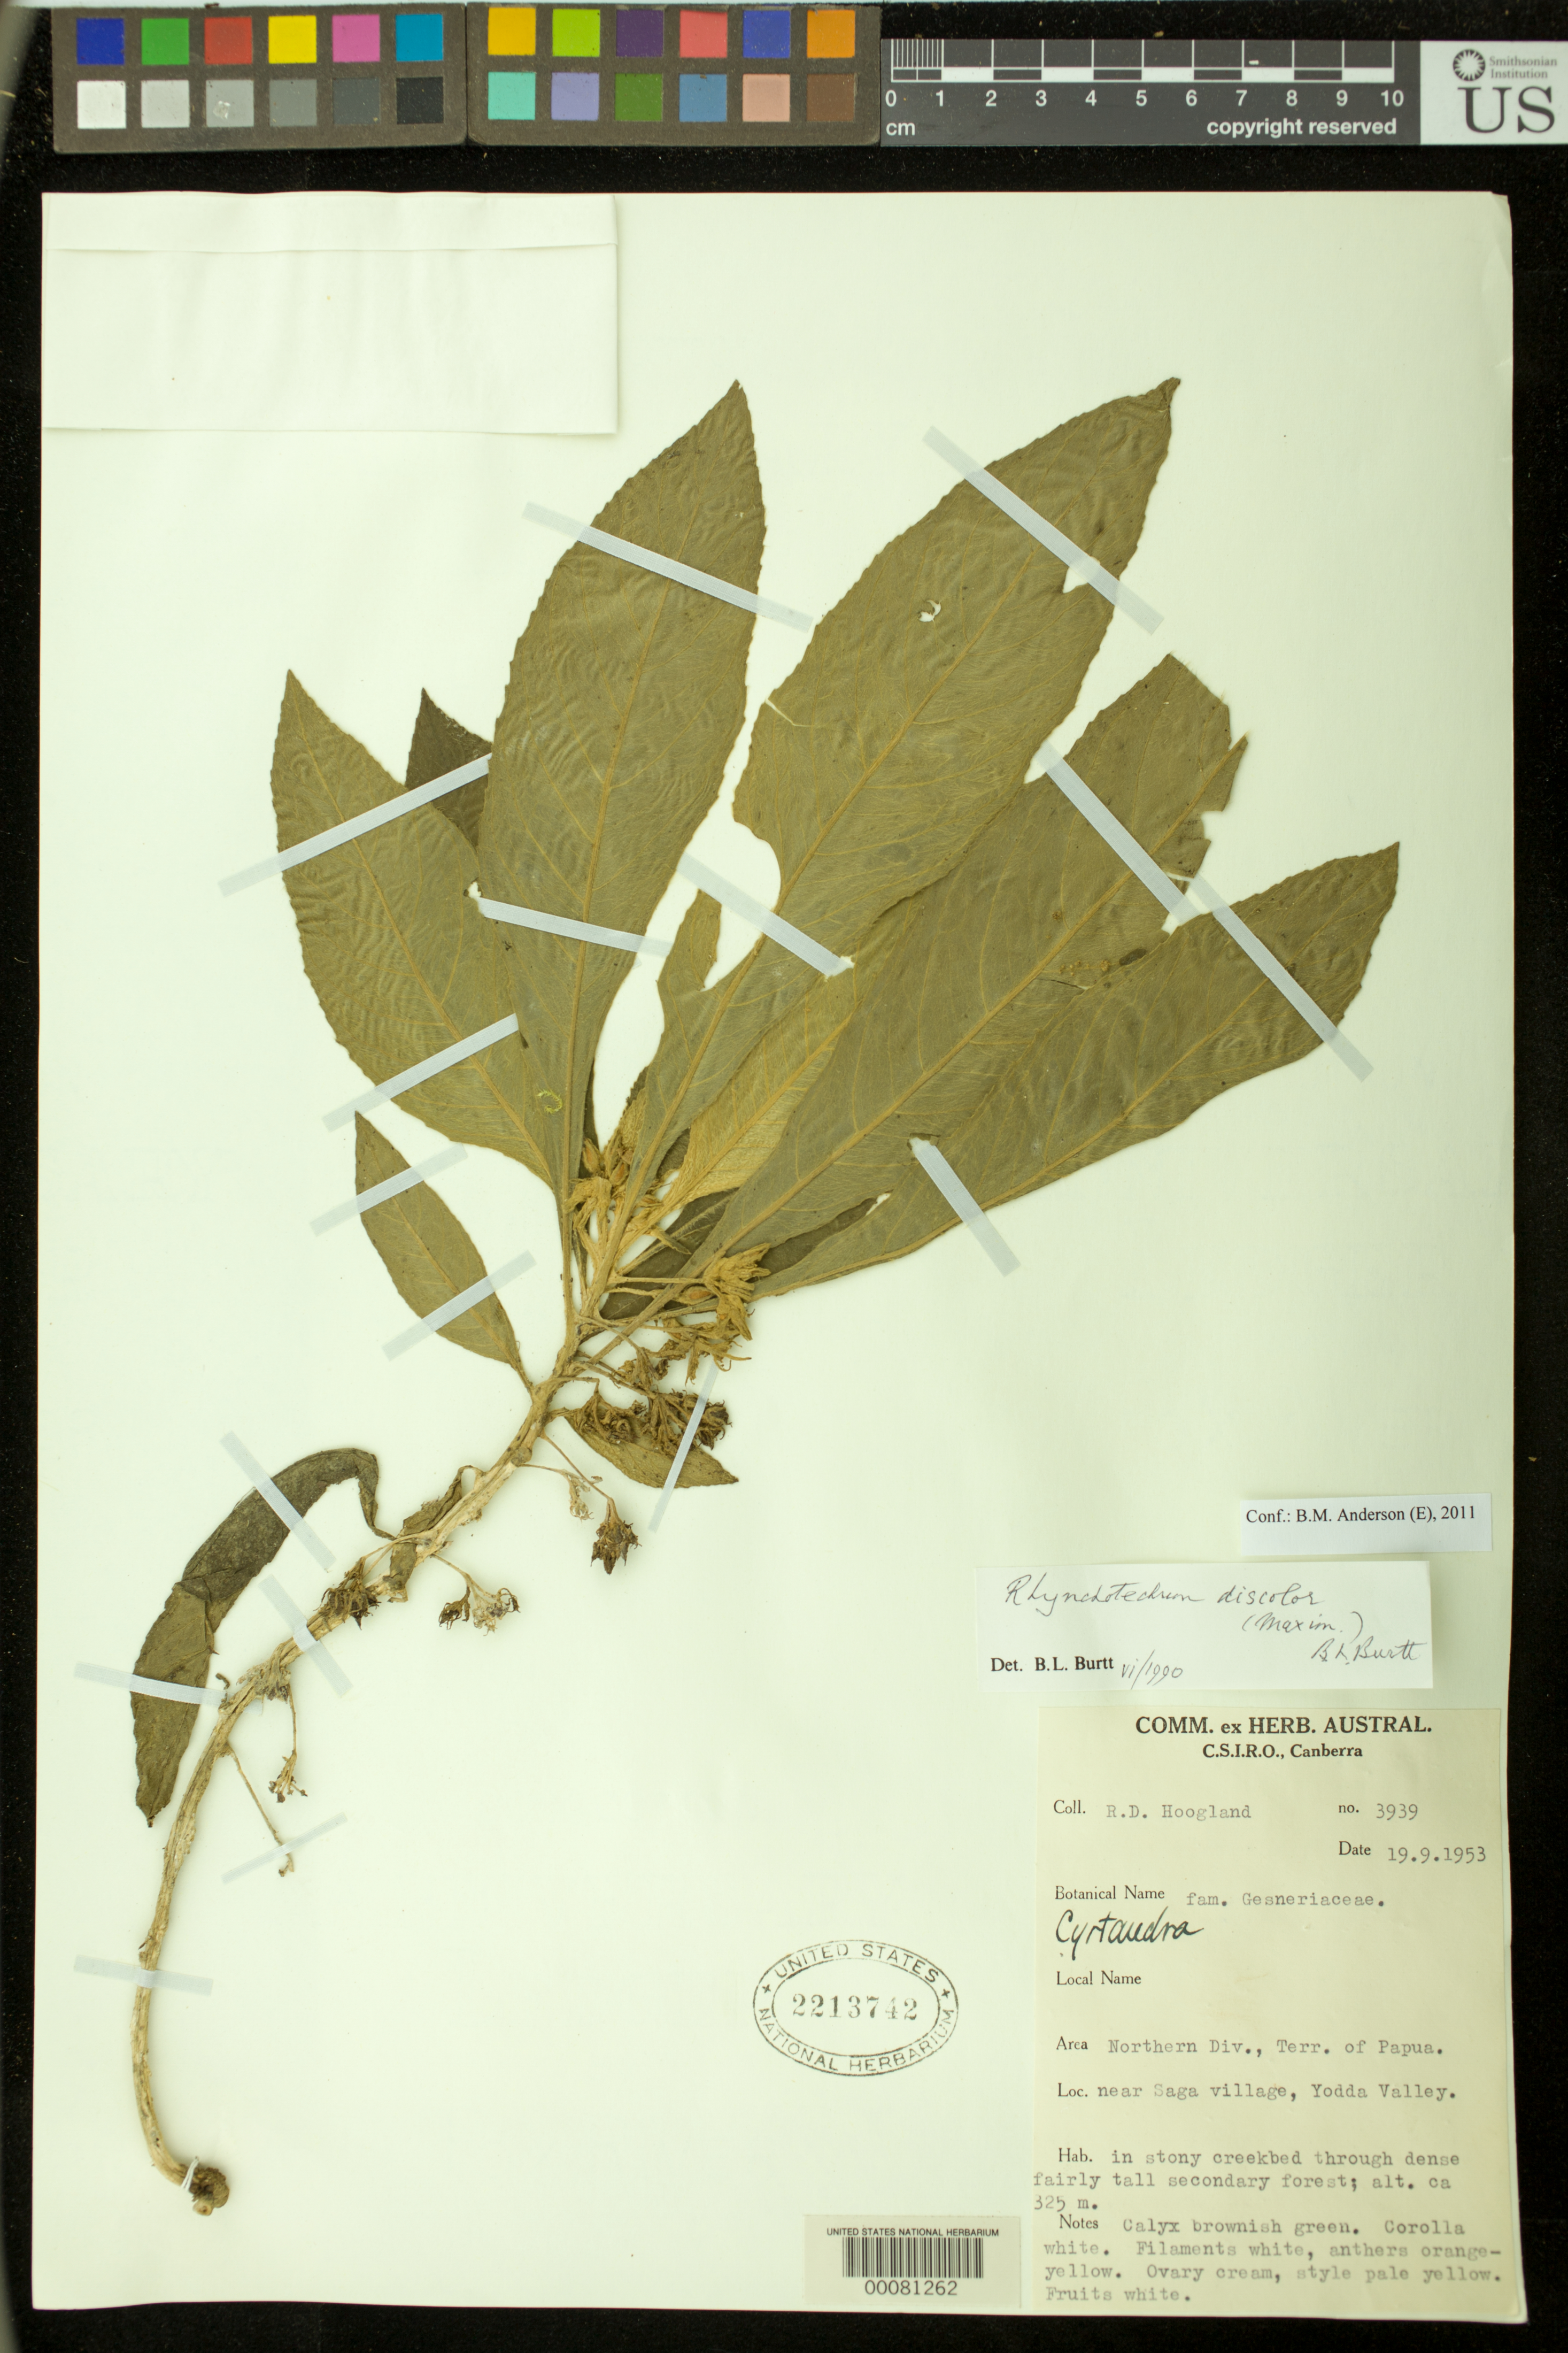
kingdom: Plantae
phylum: Tracheophyta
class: Magnoliopsida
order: Lamiales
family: Gesneriaceae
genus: Rhynchotechum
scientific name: Rhynchotechum discolor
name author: (Maxim.) B.L. Burtt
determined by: Burtt, B. L.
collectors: R. D. Hoogland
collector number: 3939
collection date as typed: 19 Sep 1953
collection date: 1953-09-19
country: Papua New Guinea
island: New Guinea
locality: Northern division, near saga village, yodda valley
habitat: In stony creekbed through dense fairly tall secondary forest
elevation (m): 325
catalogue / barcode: US 2213742